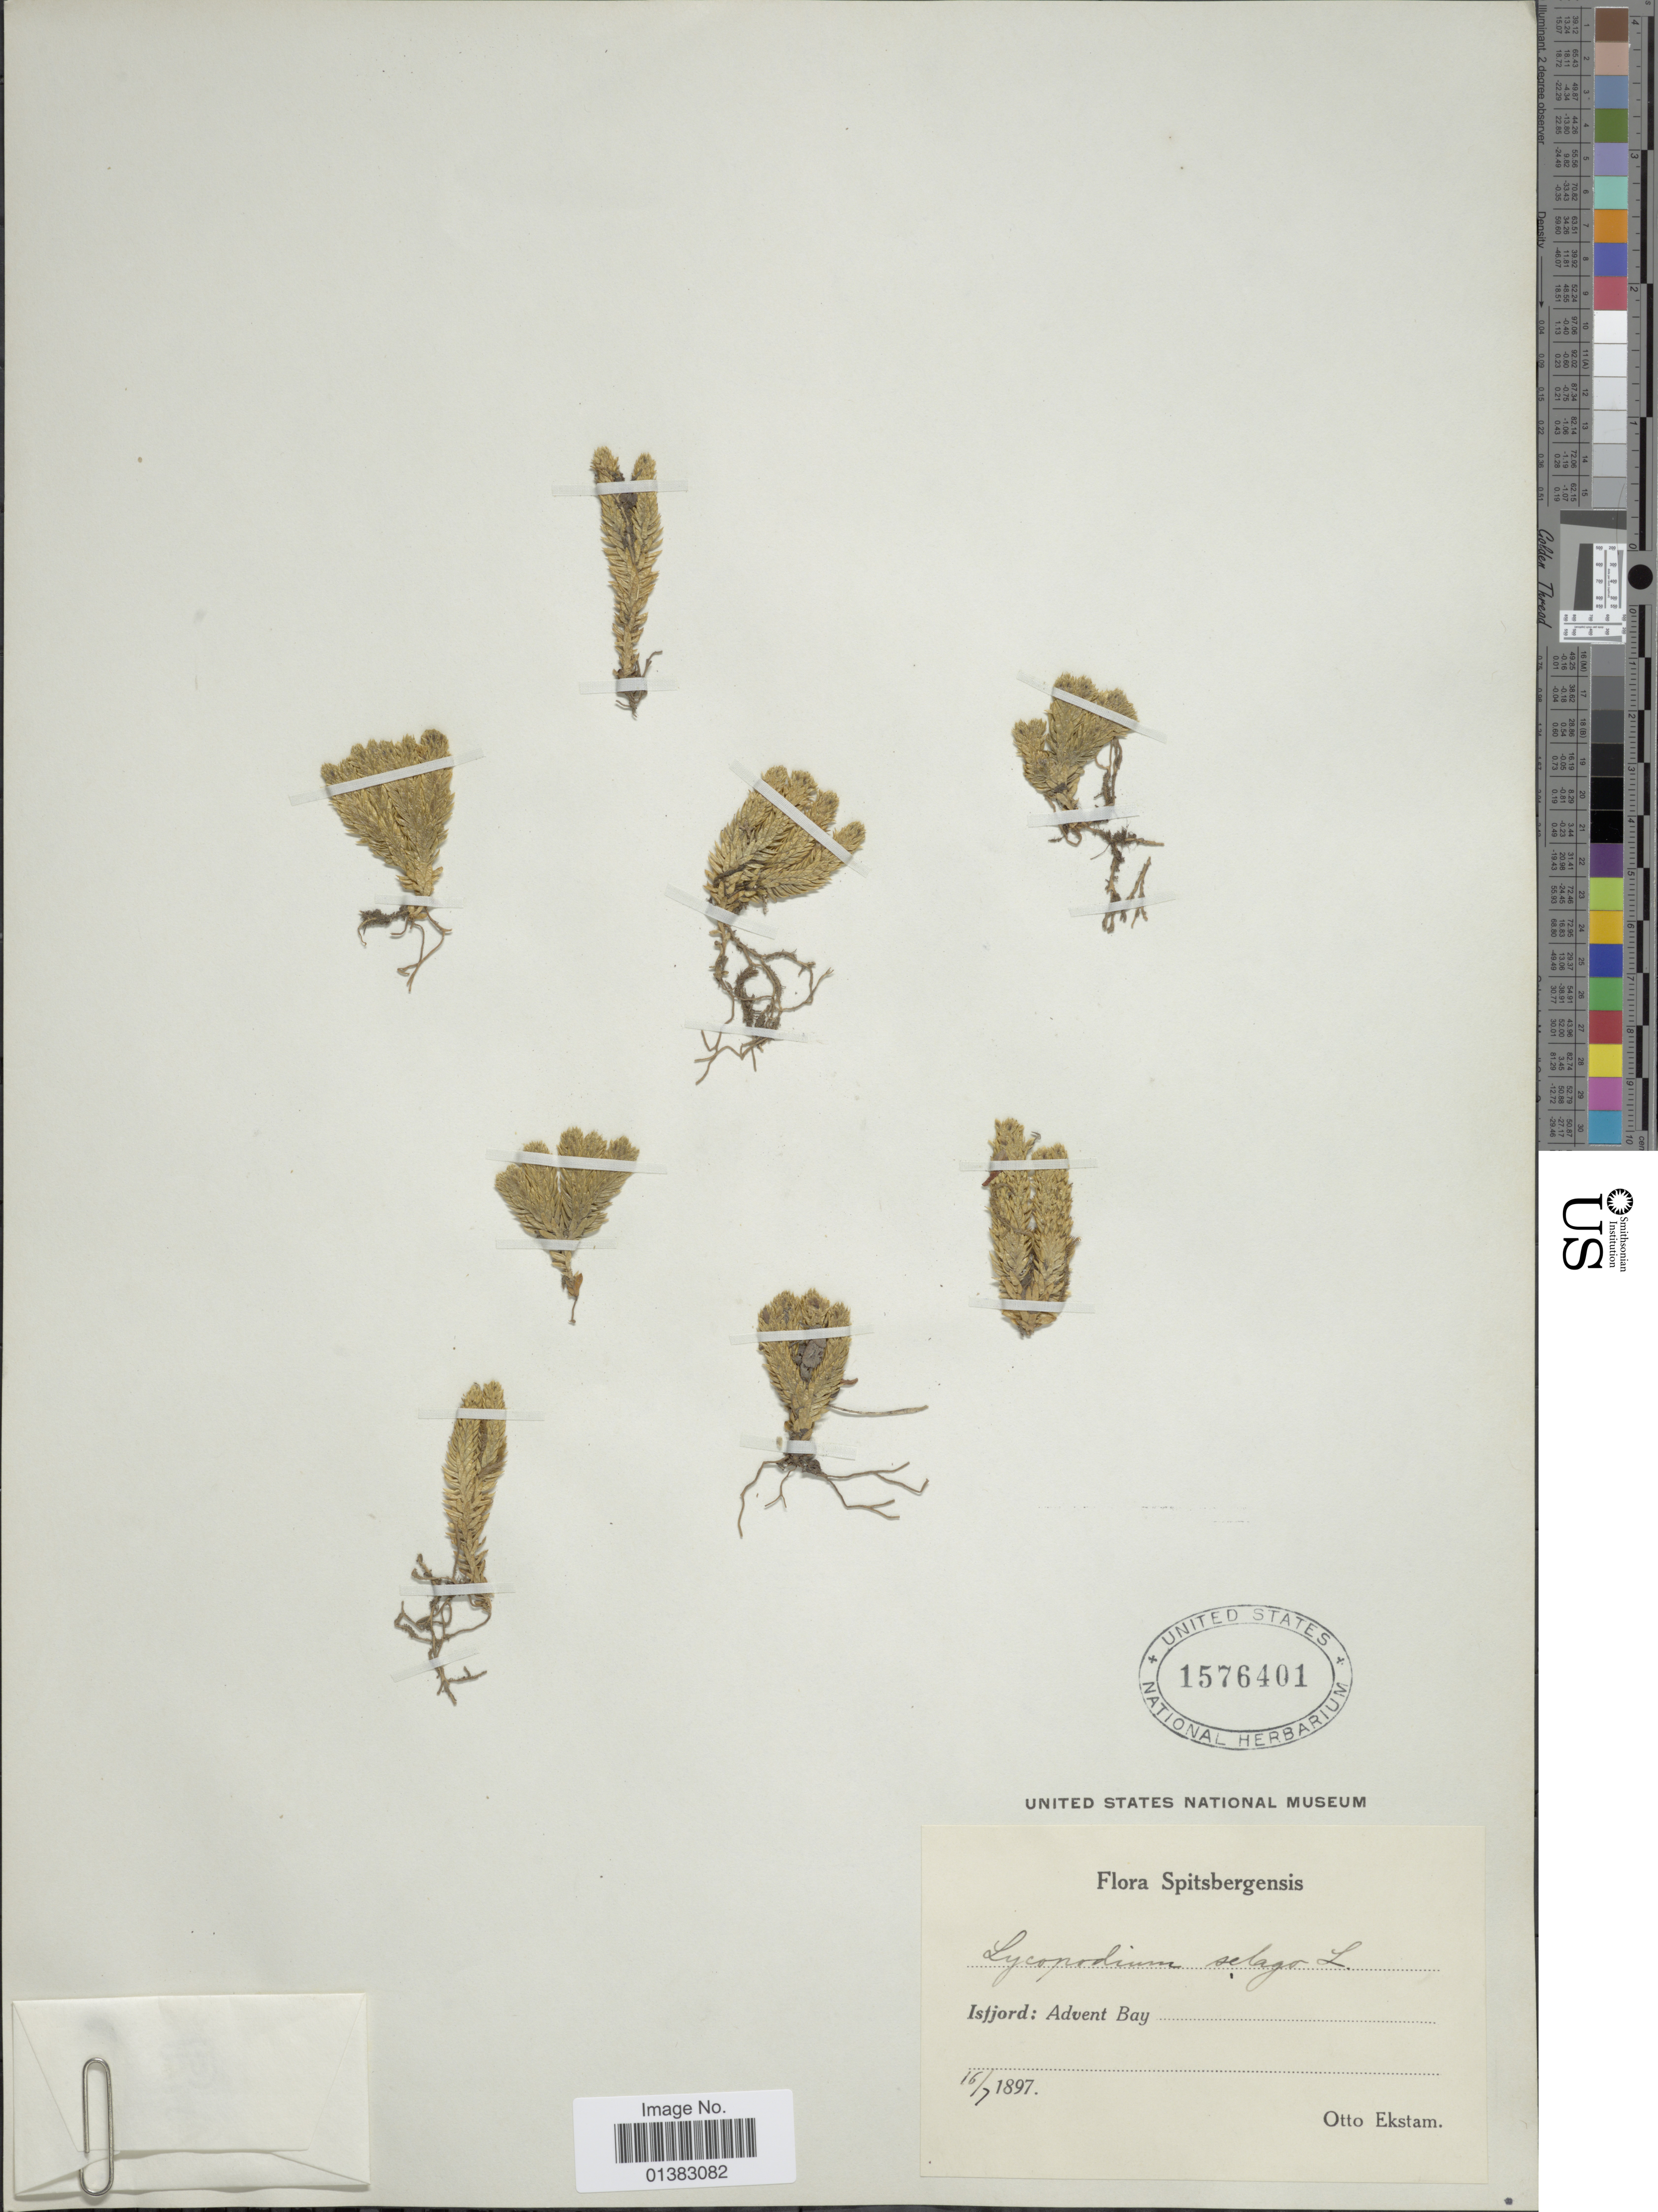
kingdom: Plantae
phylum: Tracheophyta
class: Lycopodiopsida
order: Lycopodiales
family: Lycopodiaceae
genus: Huperzia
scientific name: Huperzia selago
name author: (L.) Bernh. ex Schrank & Mart.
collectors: O. Ekstam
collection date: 1897-07-16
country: Norway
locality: Spitsbergensis, Isfjord: Advent Bay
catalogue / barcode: US 1576401